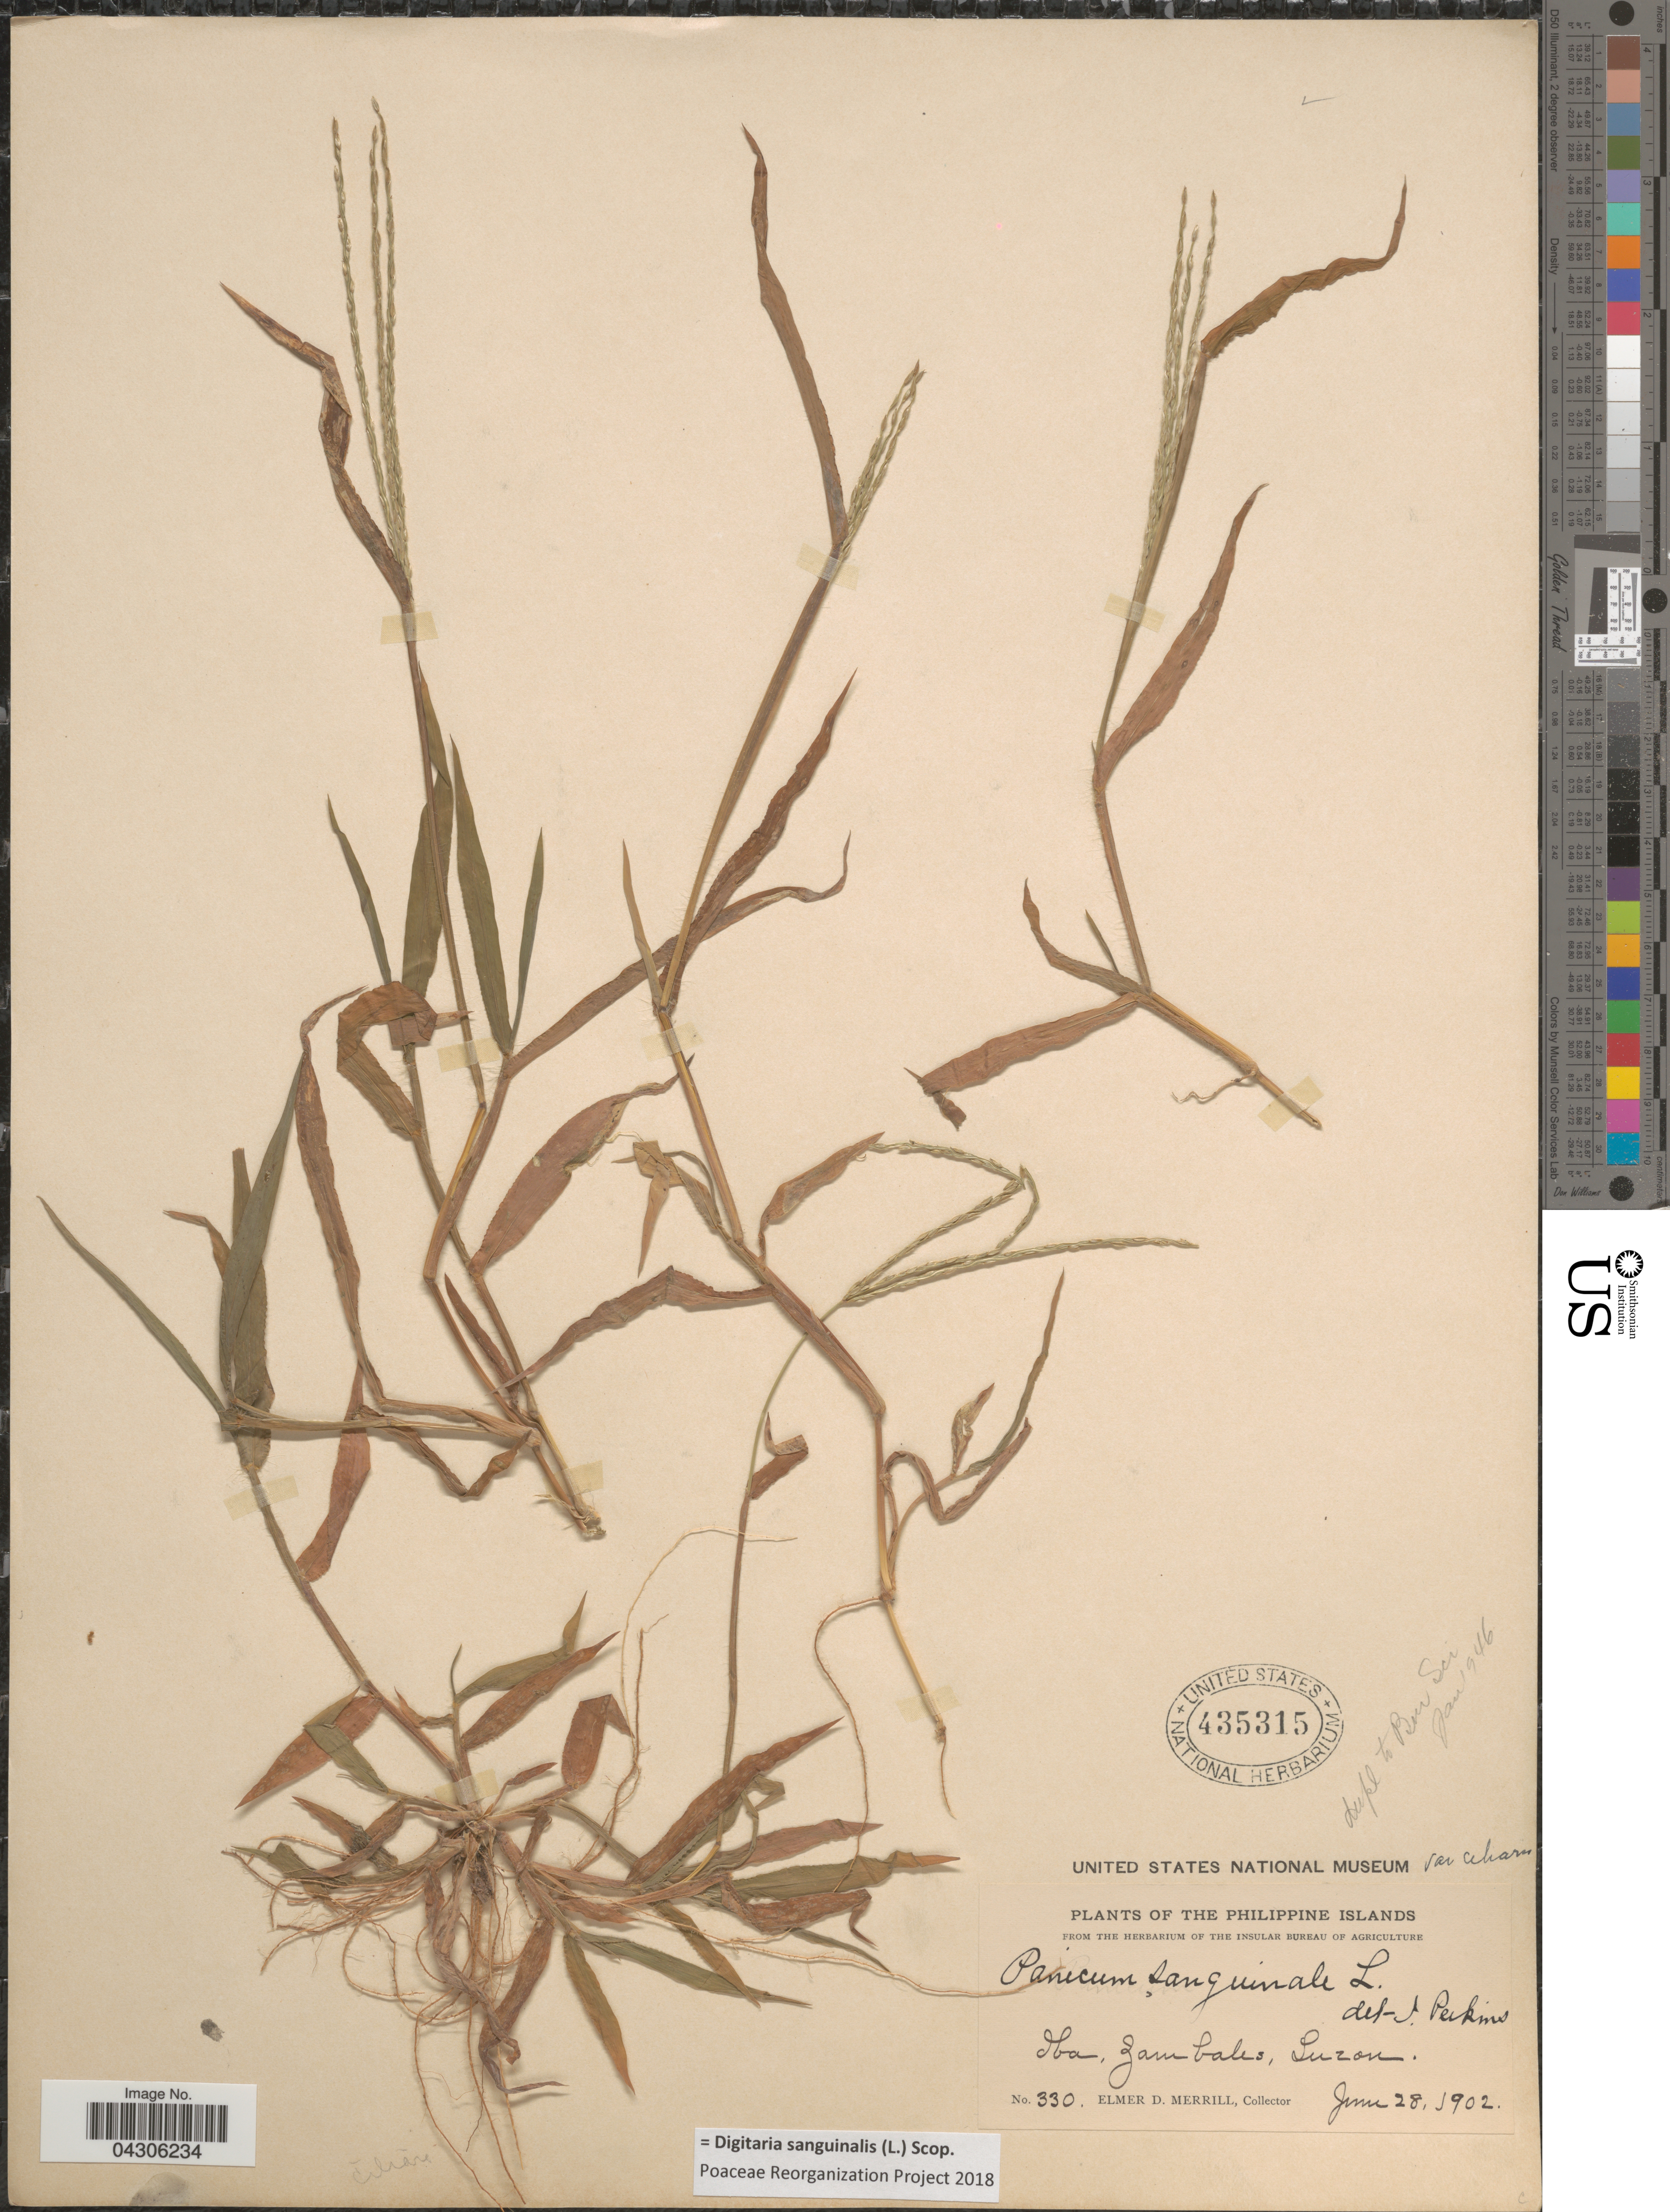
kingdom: Plantae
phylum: Tracheophyta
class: Liliopsida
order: Poales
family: Poaceae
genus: Digitaria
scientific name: Digitaria sanguinalis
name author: (L.) Scop.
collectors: E. D. Merrill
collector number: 330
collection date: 1902-06-28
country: Philippines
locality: Philippine Islands. Iba, Zambales, Luzon.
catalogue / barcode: US 435315